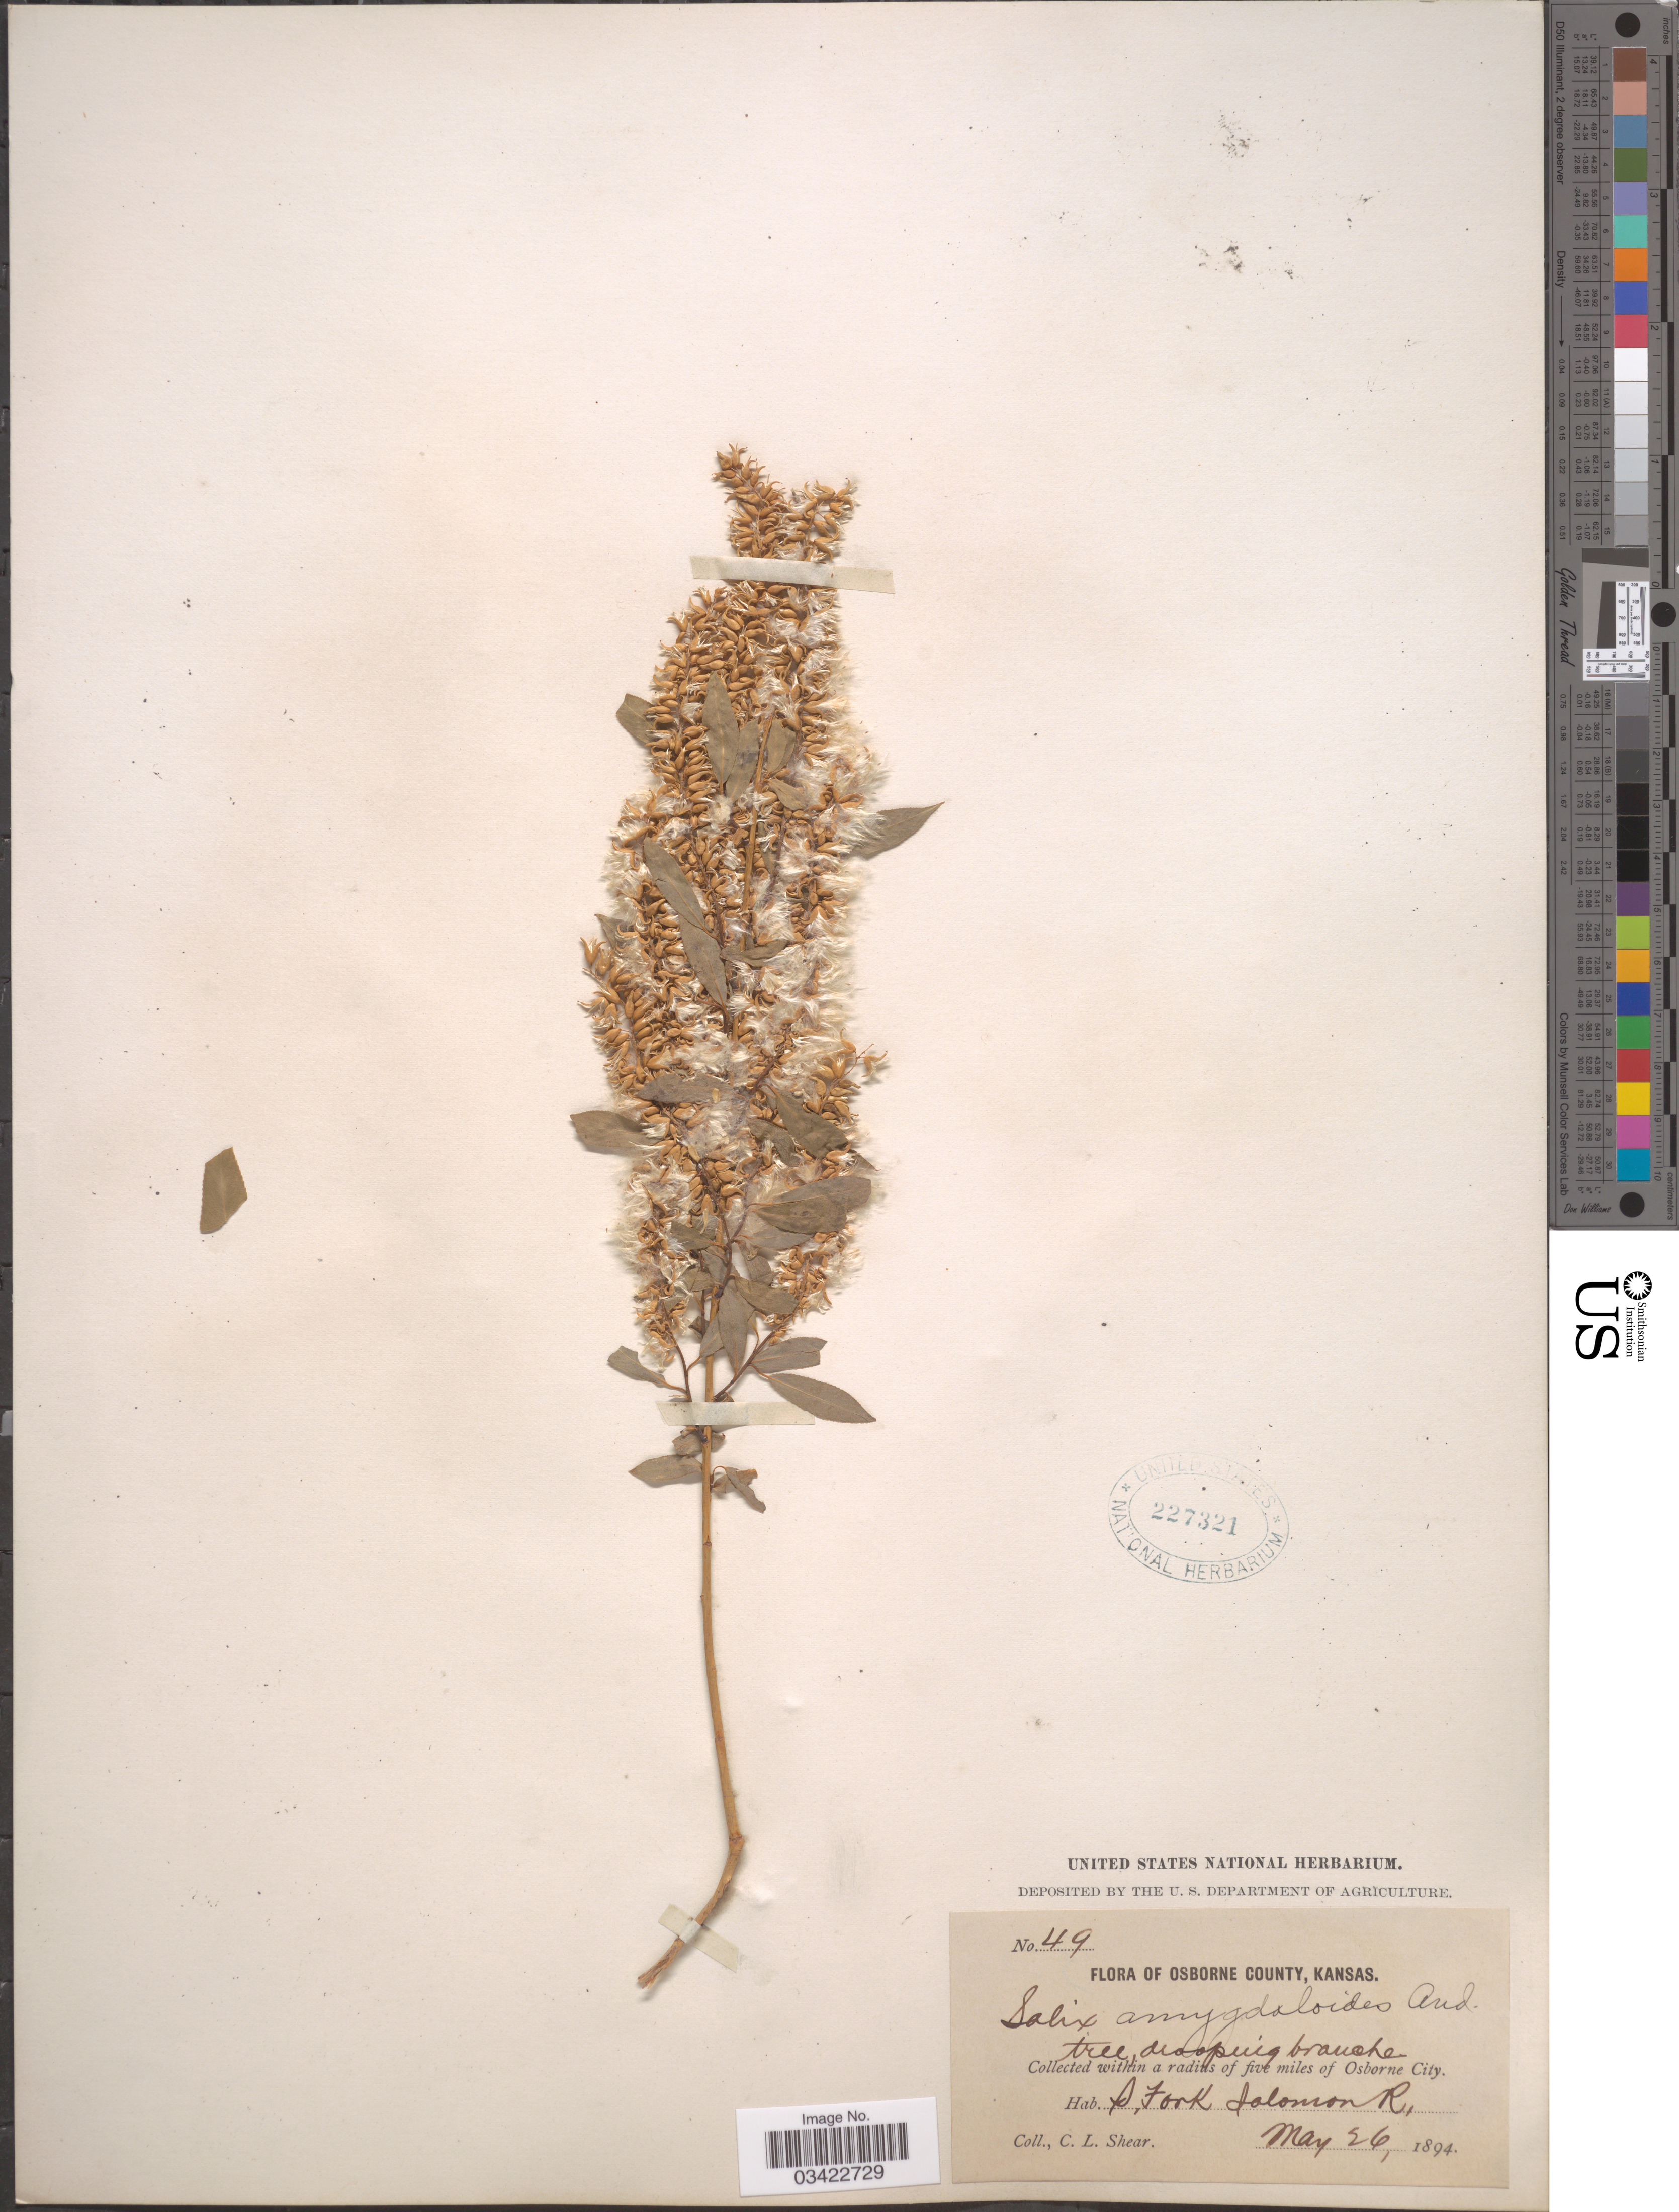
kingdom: Plantae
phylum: Tracheophyta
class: Magnoliopsida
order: Malpighiales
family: Salicaceae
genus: Salix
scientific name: Salix amygdaloides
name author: Andersson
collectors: C. L. Shear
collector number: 49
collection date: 1894-05-26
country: United States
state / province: Kansas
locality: Osborne County. Within a radius of five miles of Osborne City. S. Fork Solomon R.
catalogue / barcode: US 227321